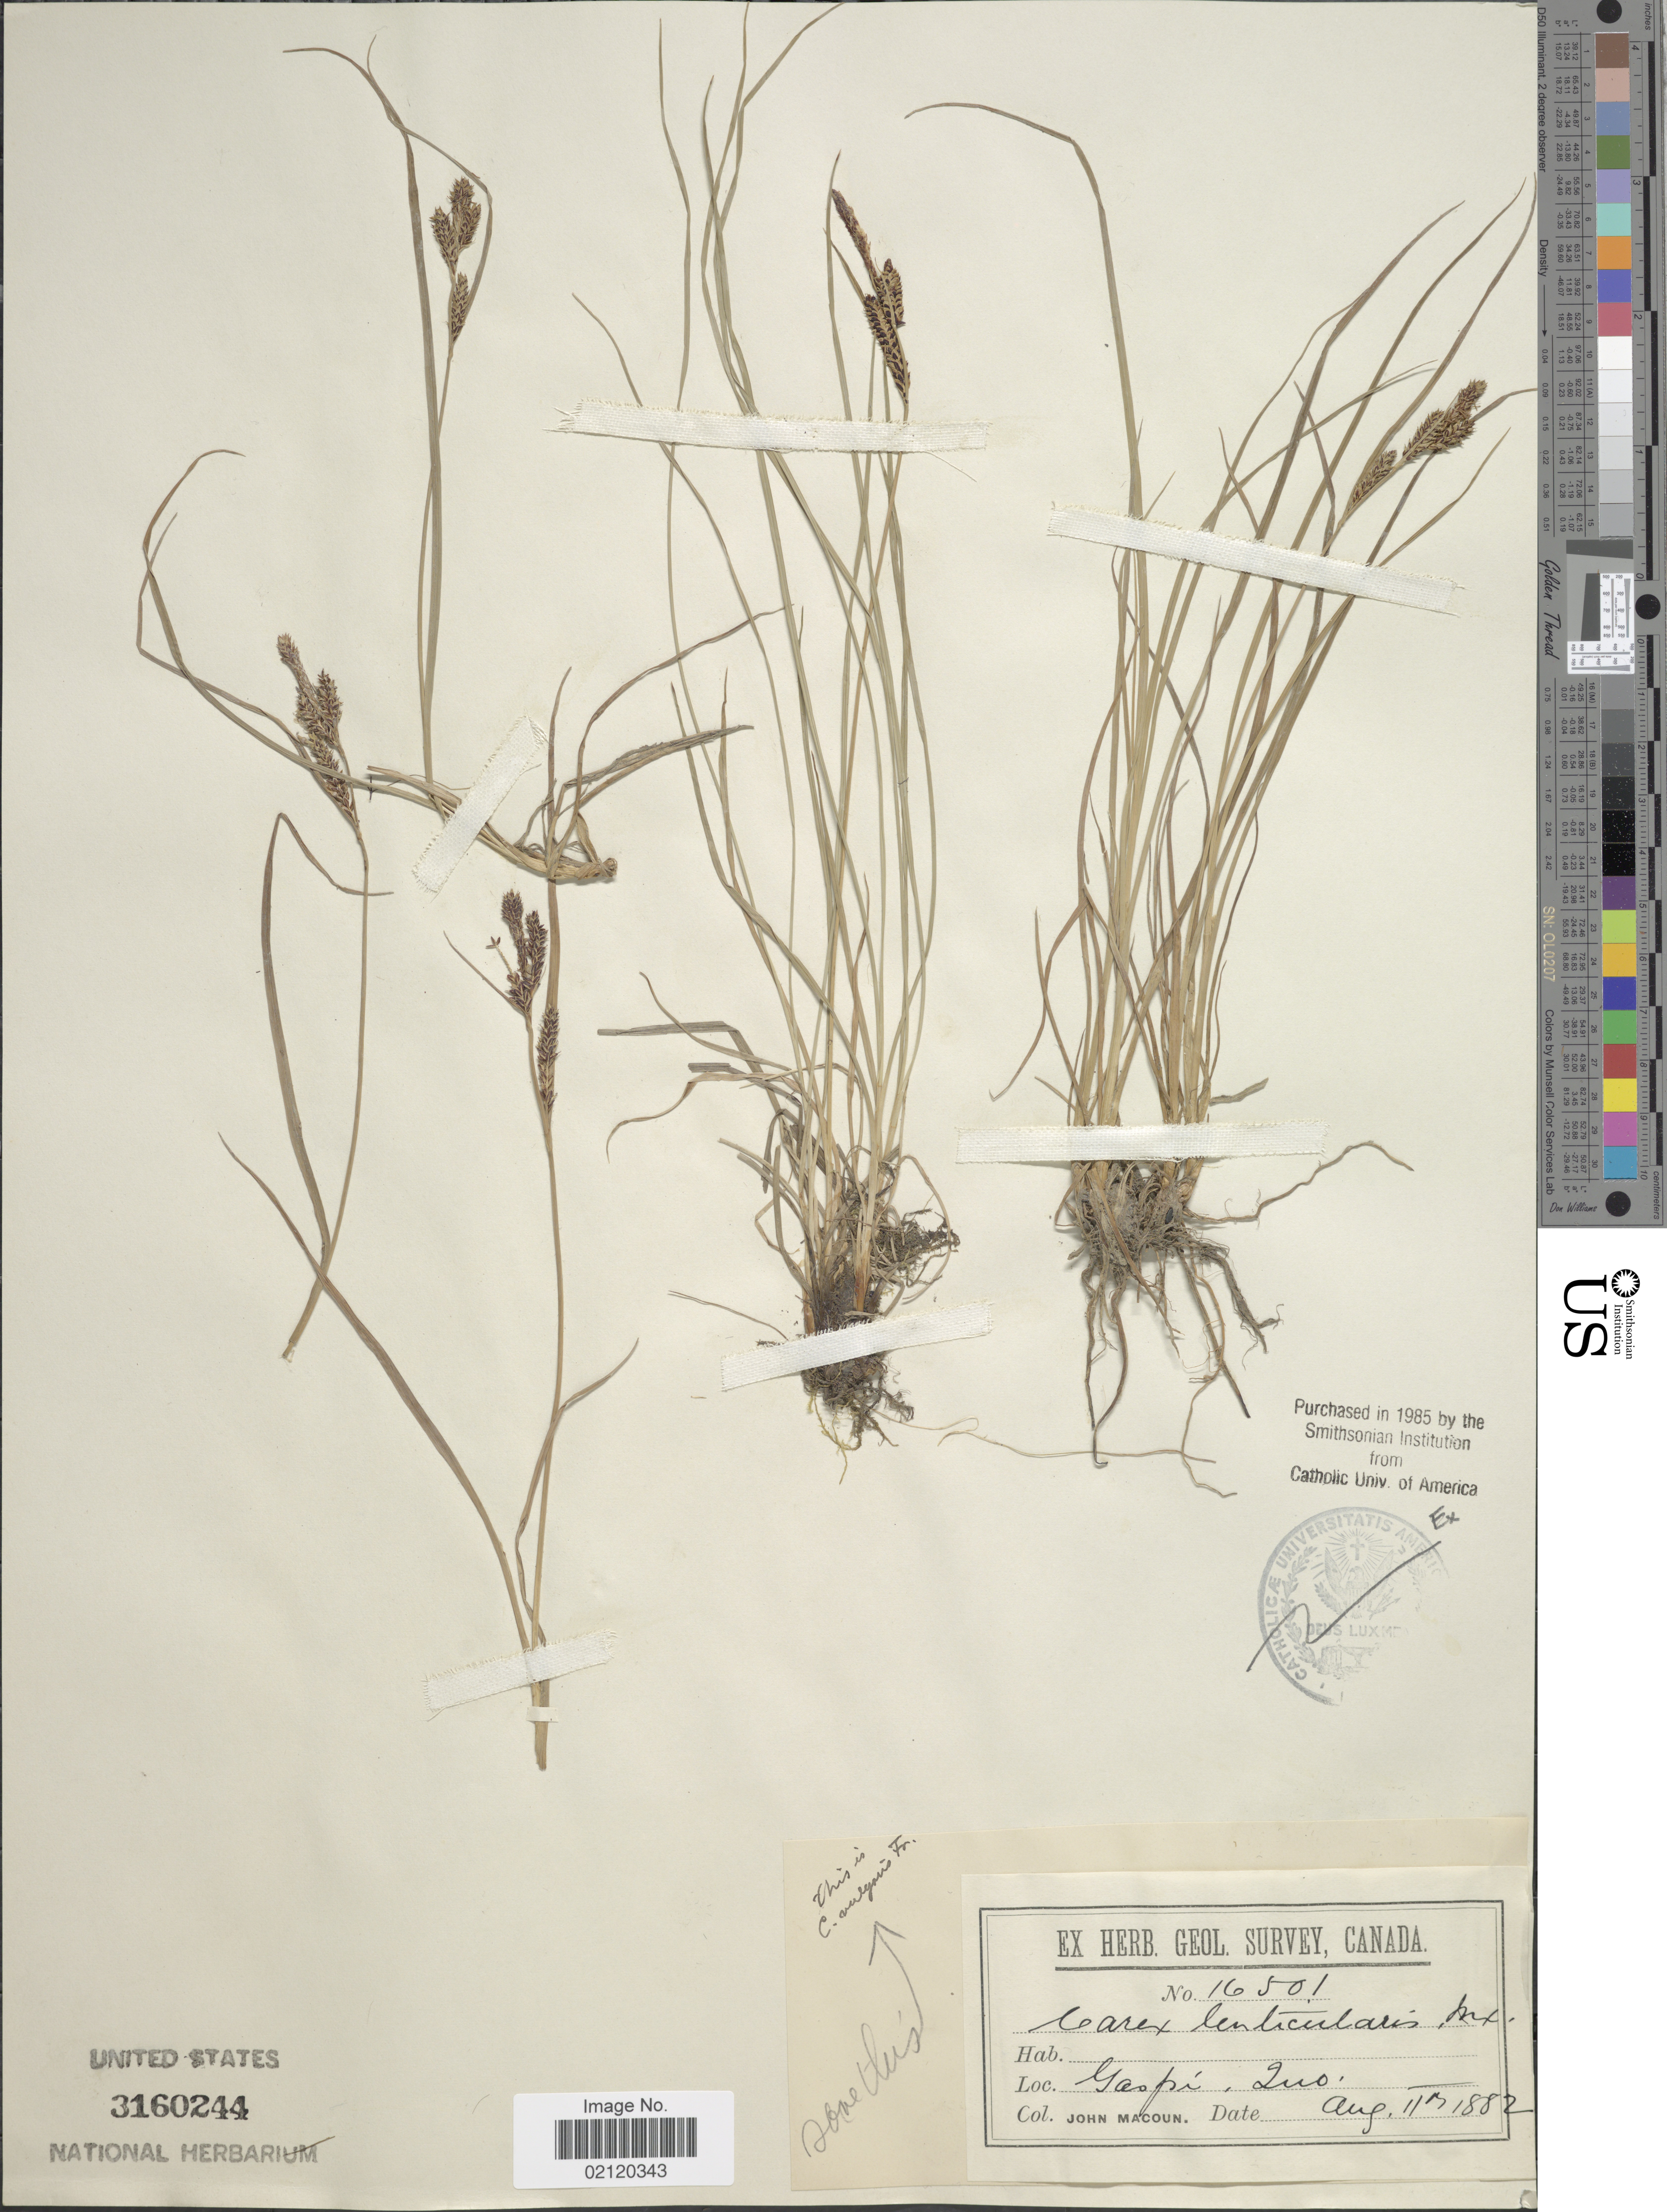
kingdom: Plantae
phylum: Tracheophyta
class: Liliopsida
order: Poales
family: Cyperaceae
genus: Carex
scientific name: Carex lenticularis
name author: Michx.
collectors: J. Macoun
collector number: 16501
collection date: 1882-08-11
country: Canada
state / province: Quebec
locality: Gaspé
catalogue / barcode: US 3160244